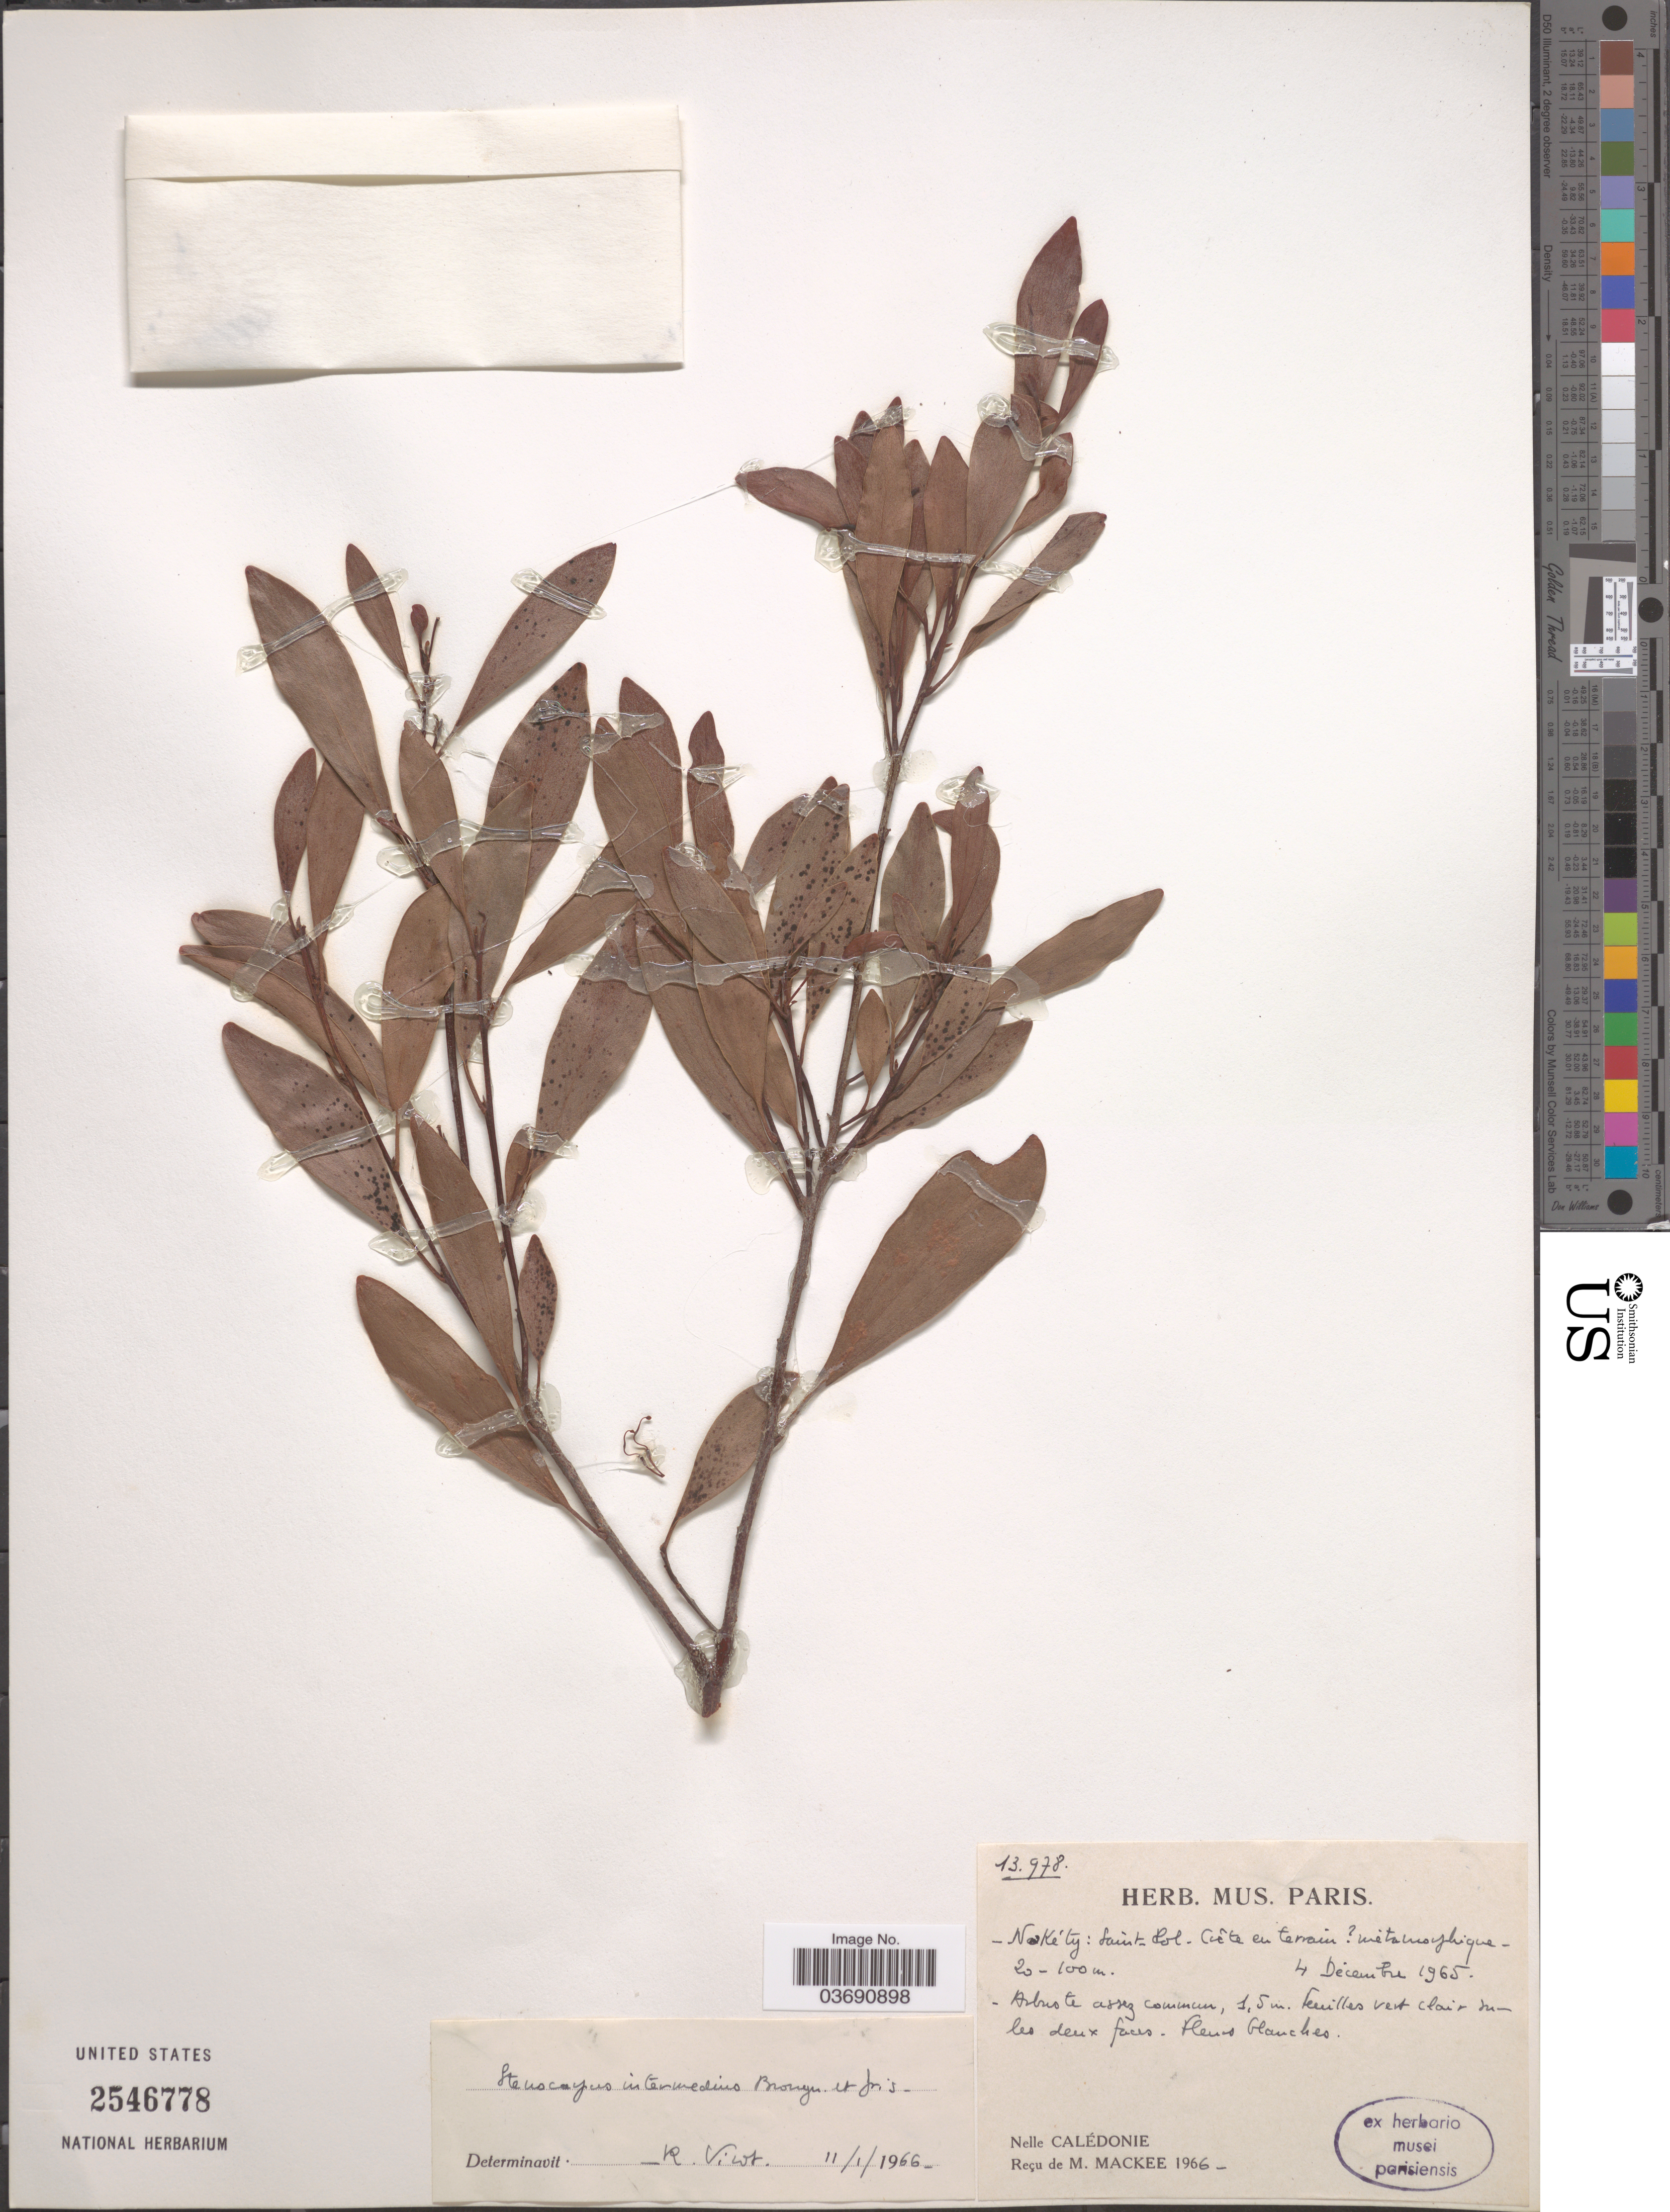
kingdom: Plantae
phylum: Tracheophyta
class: Magnoliopsida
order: Proteales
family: Proteaceae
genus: Stenocarpus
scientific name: Stenocarpus intermedius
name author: Brongn. & Gris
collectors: M. Mackee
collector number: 13978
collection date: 1965-12-04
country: New Caledonia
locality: Nakéty: Saint-Pol. Nelle Calédonie.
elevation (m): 20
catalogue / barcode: US 2546778